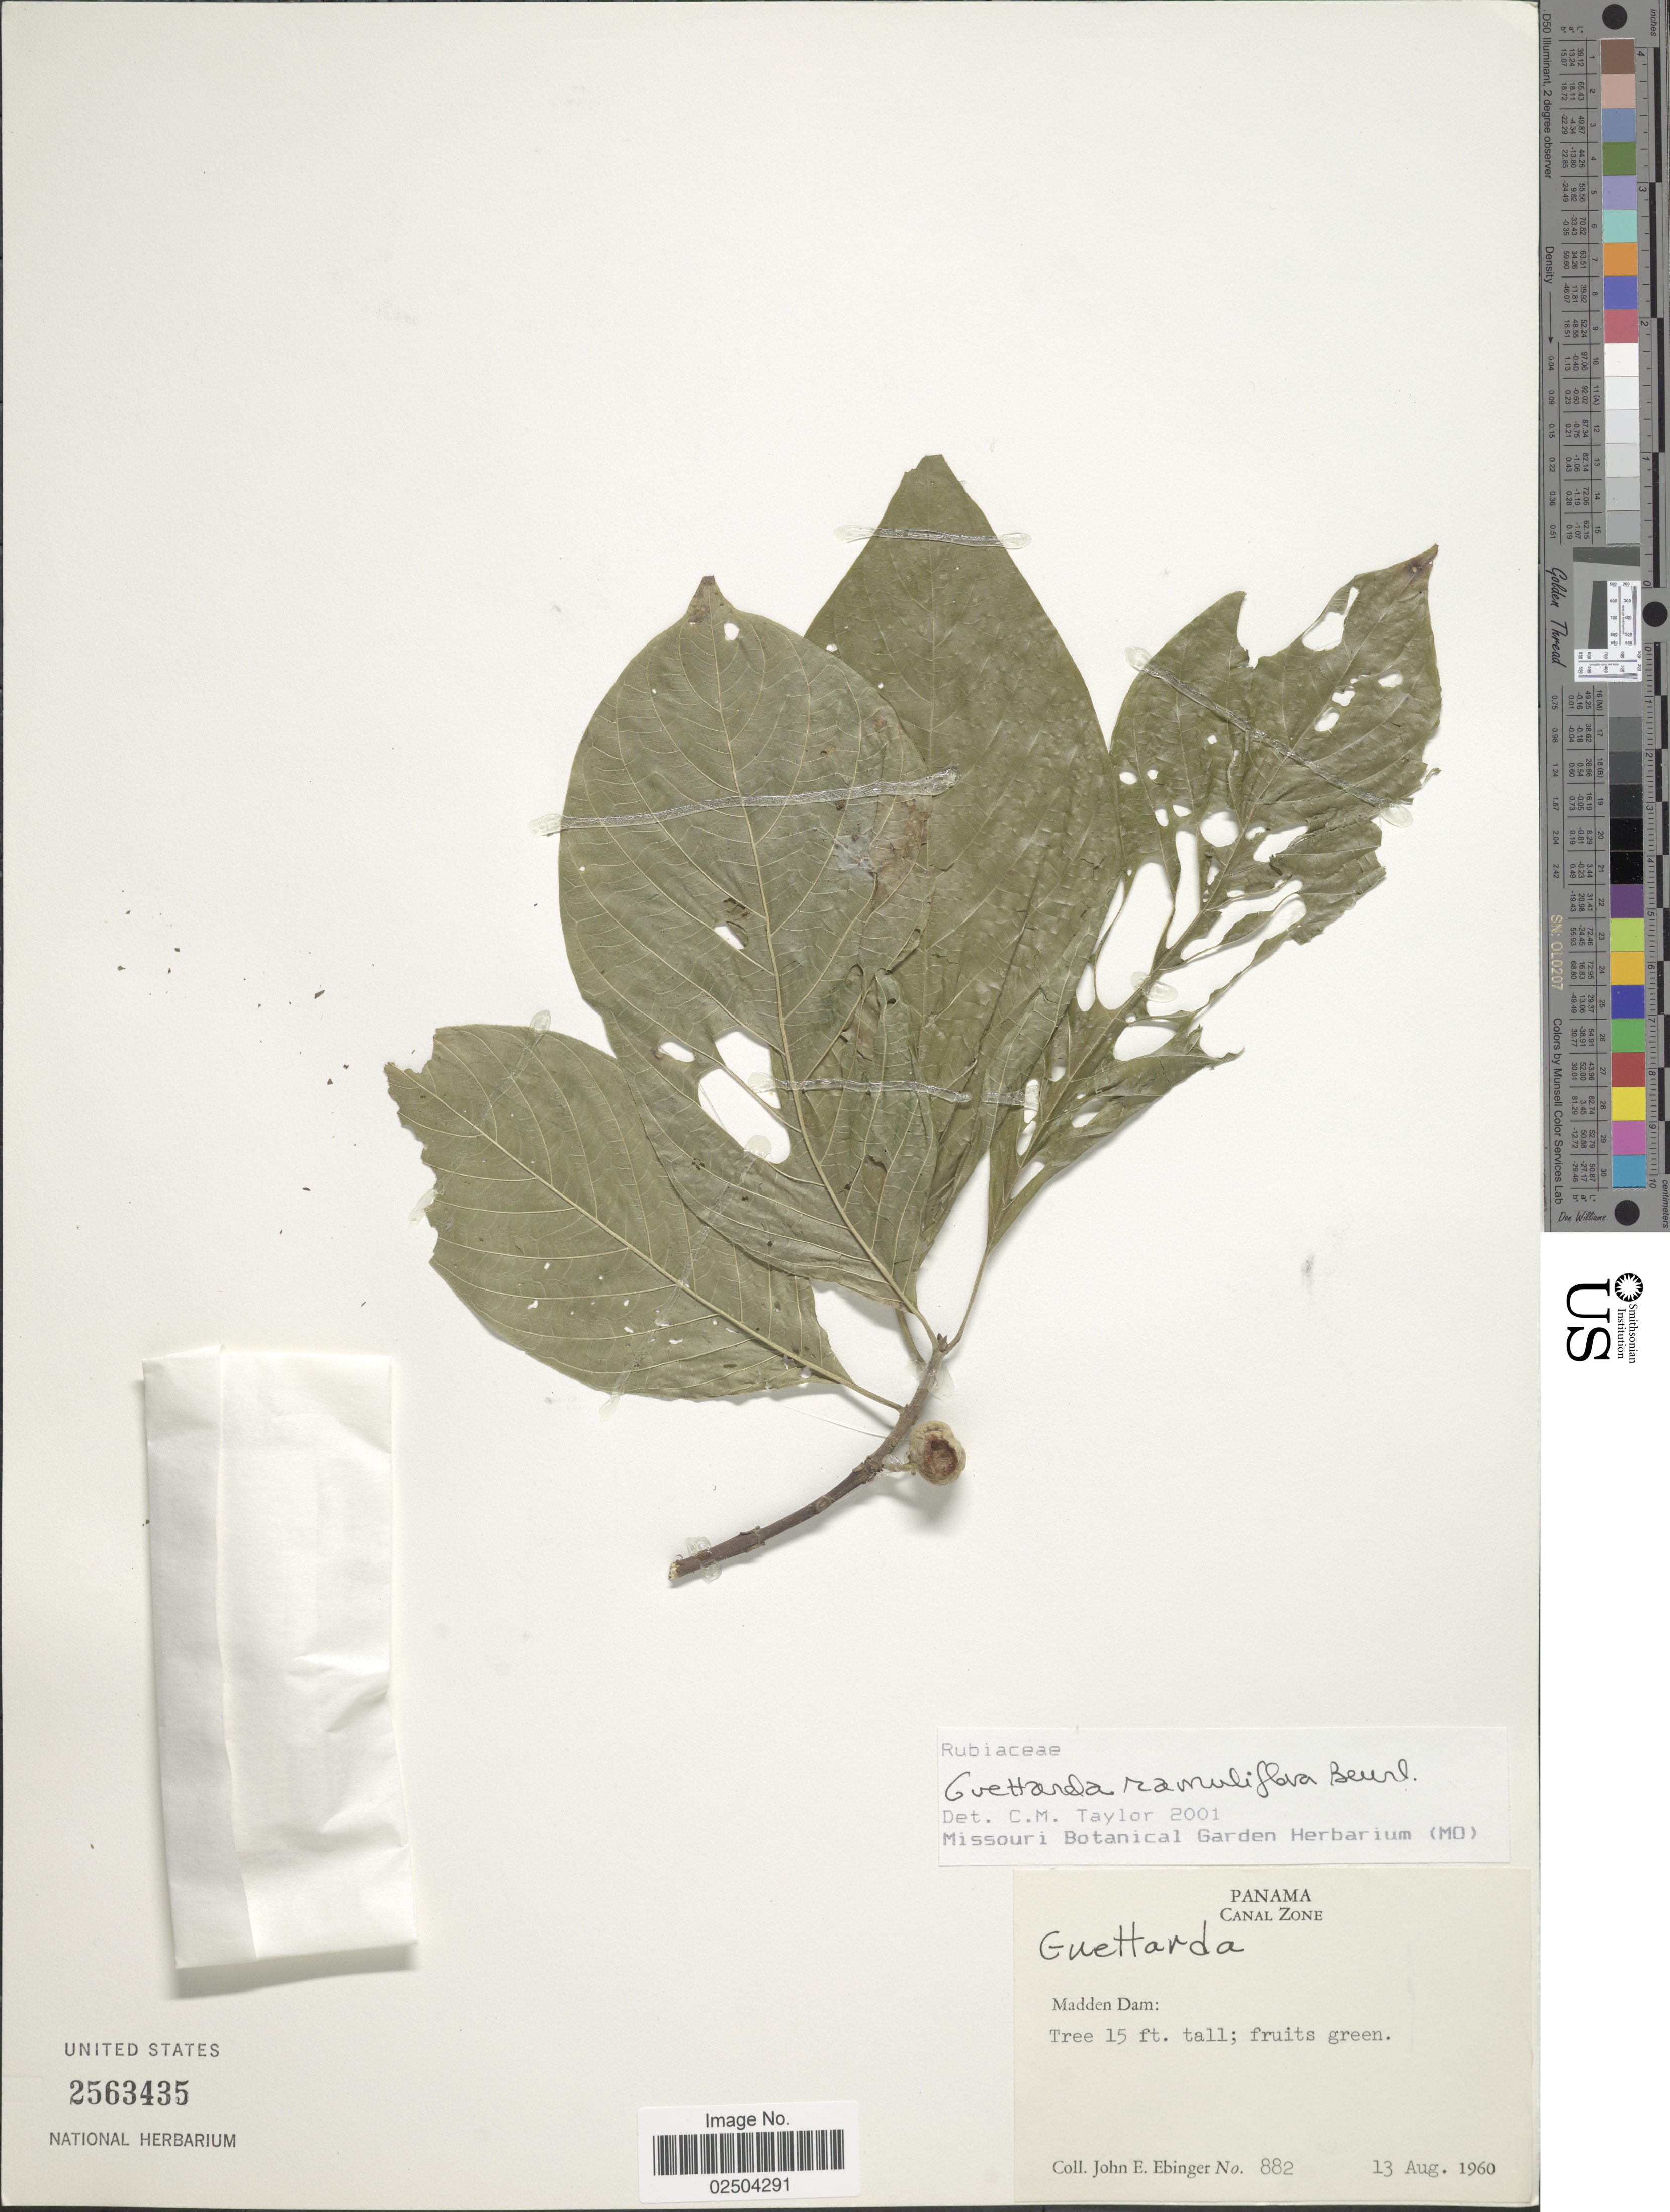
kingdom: Plantae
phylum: Tracheophyta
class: Magnoliopsida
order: Gentianales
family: Rubiaceae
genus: Guettarda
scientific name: Guettarda ramuliflora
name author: Beurl.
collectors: J. Ebinger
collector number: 882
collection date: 1960-08-13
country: Panama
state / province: Colón / Panamá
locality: Canal Zone, Madden Dam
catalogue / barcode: US 2563435